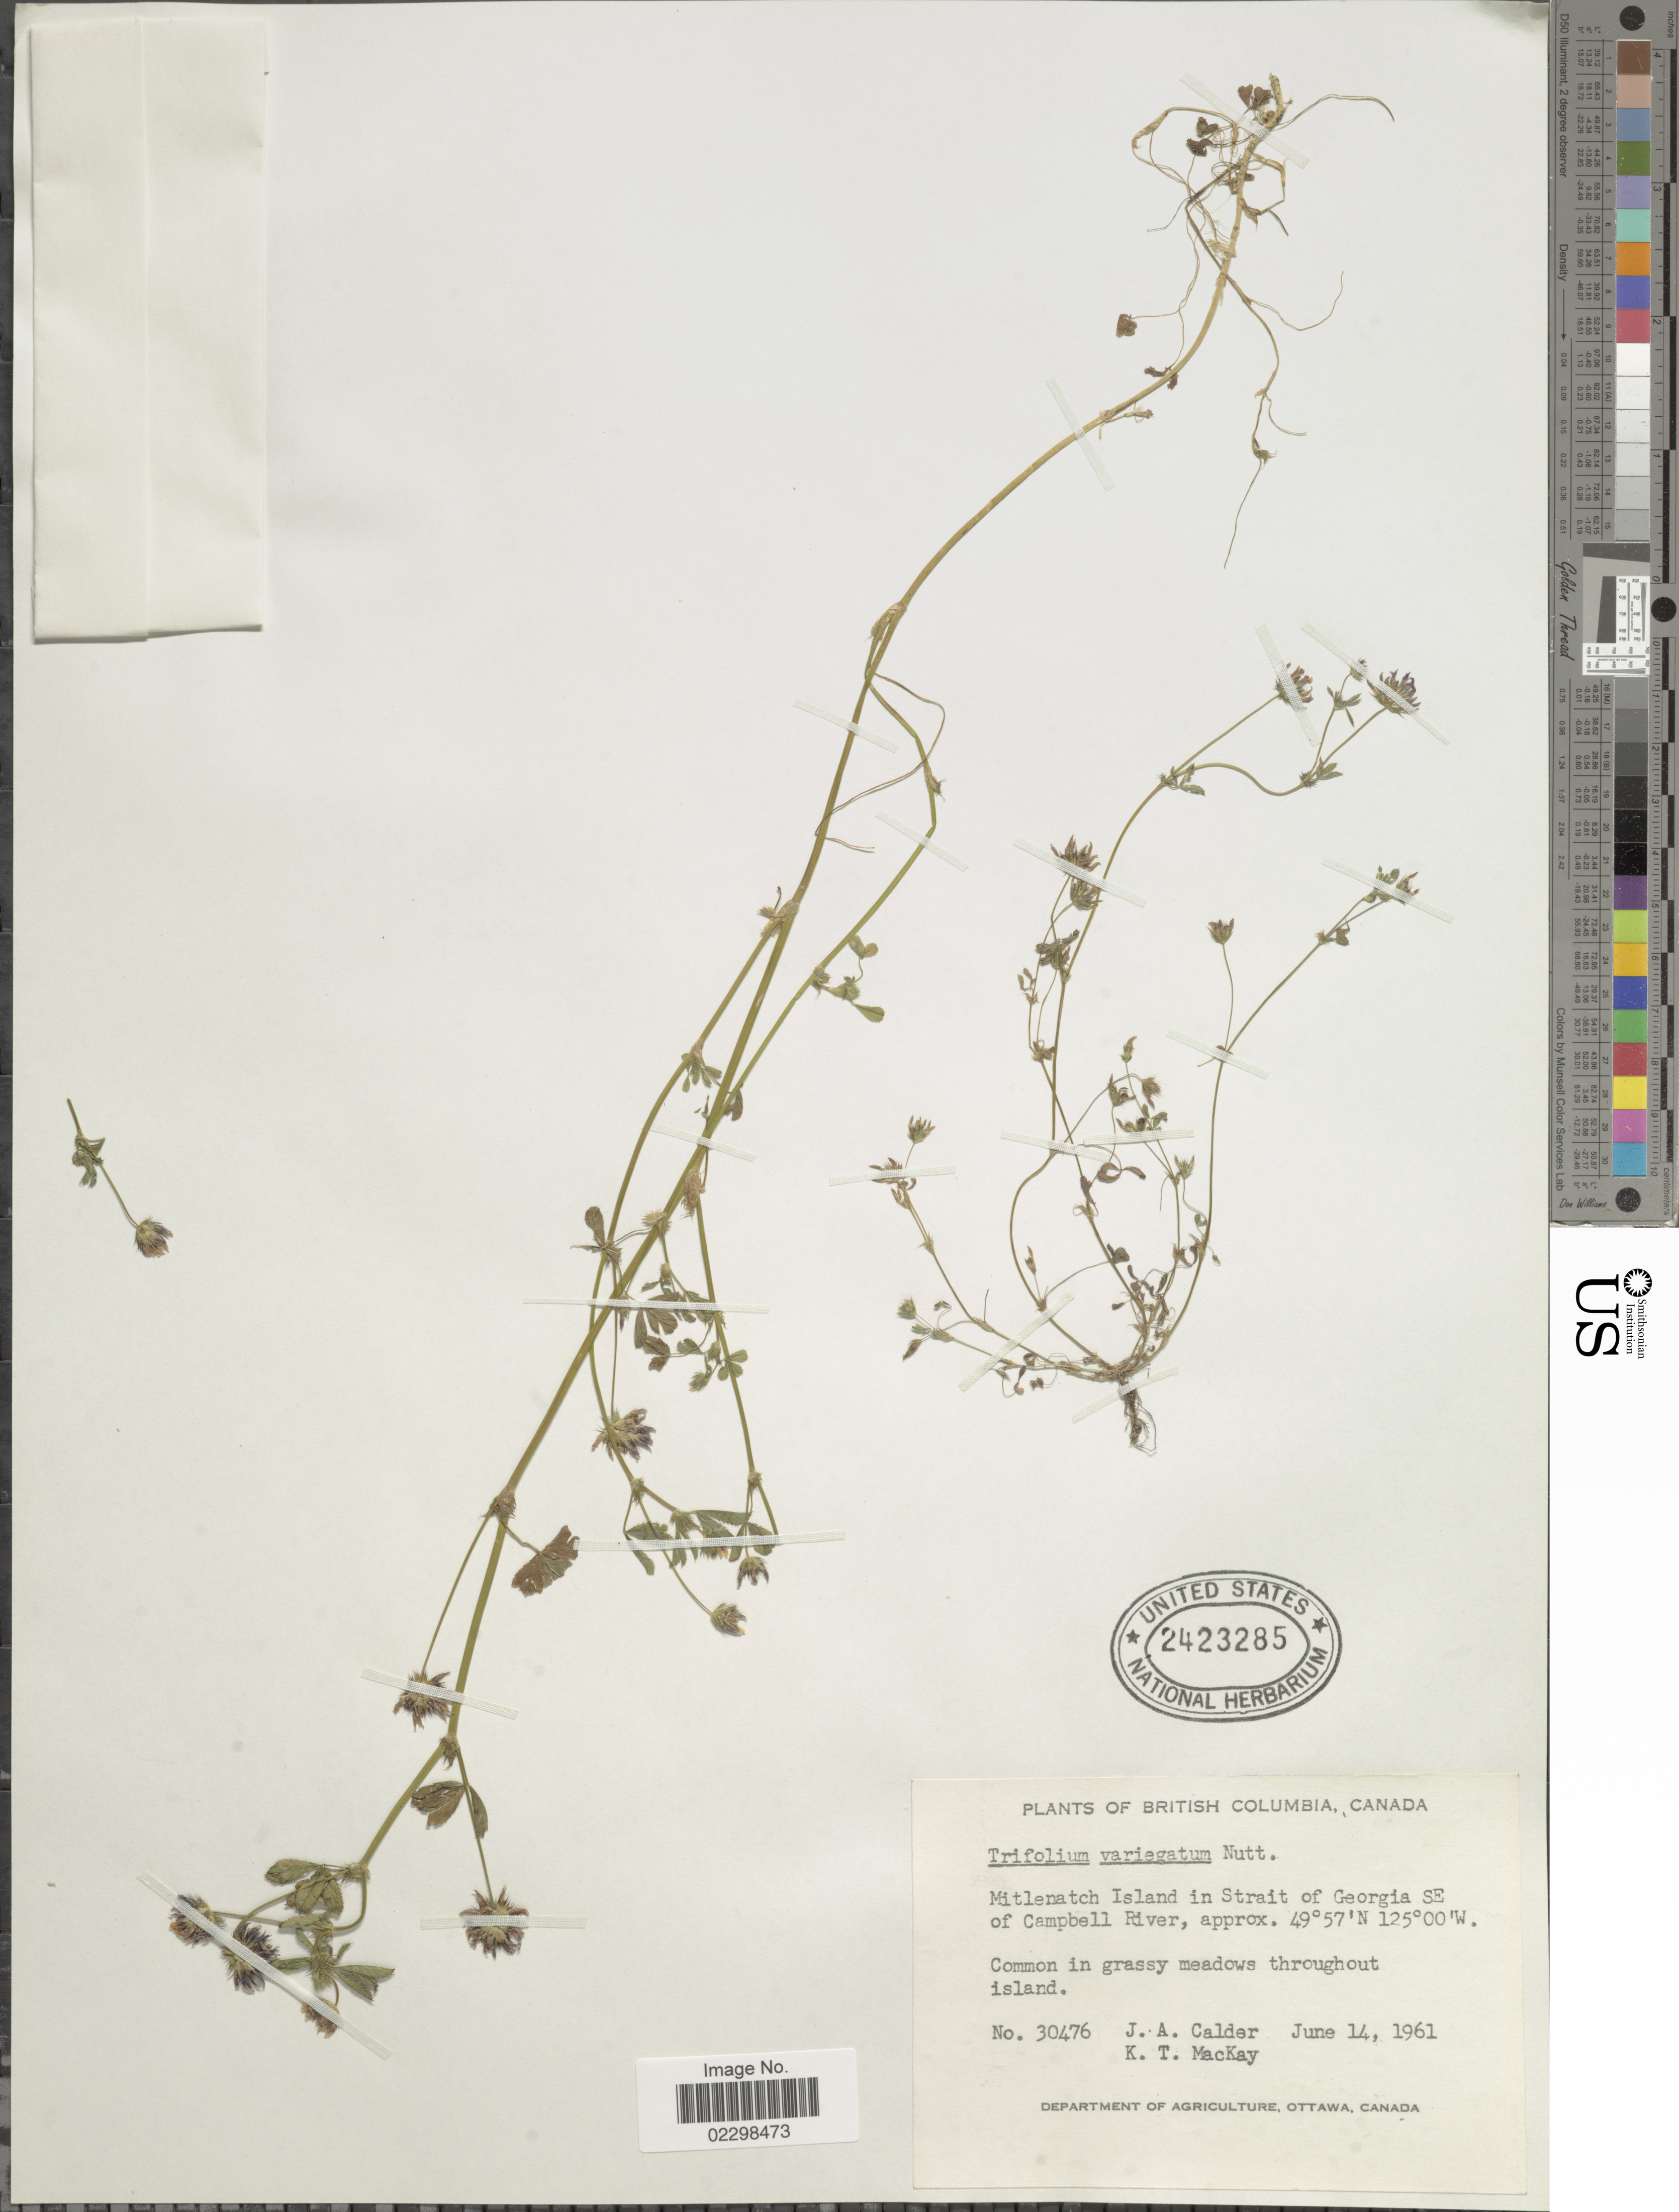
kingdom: Plantae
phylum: Tracheophyta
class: Magnoliopsida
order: Fabales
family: Fabaceae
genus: Trifolium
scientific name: Trifolium variegatum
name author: Nutt.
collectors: J. A. Calder & K. T. Mackay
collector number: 30476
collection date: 1961-06-14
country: Canada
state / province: British Columbia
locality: Mitlenatch Island in Strait of Georgia SE of Campbell River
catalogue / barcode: US 2423285